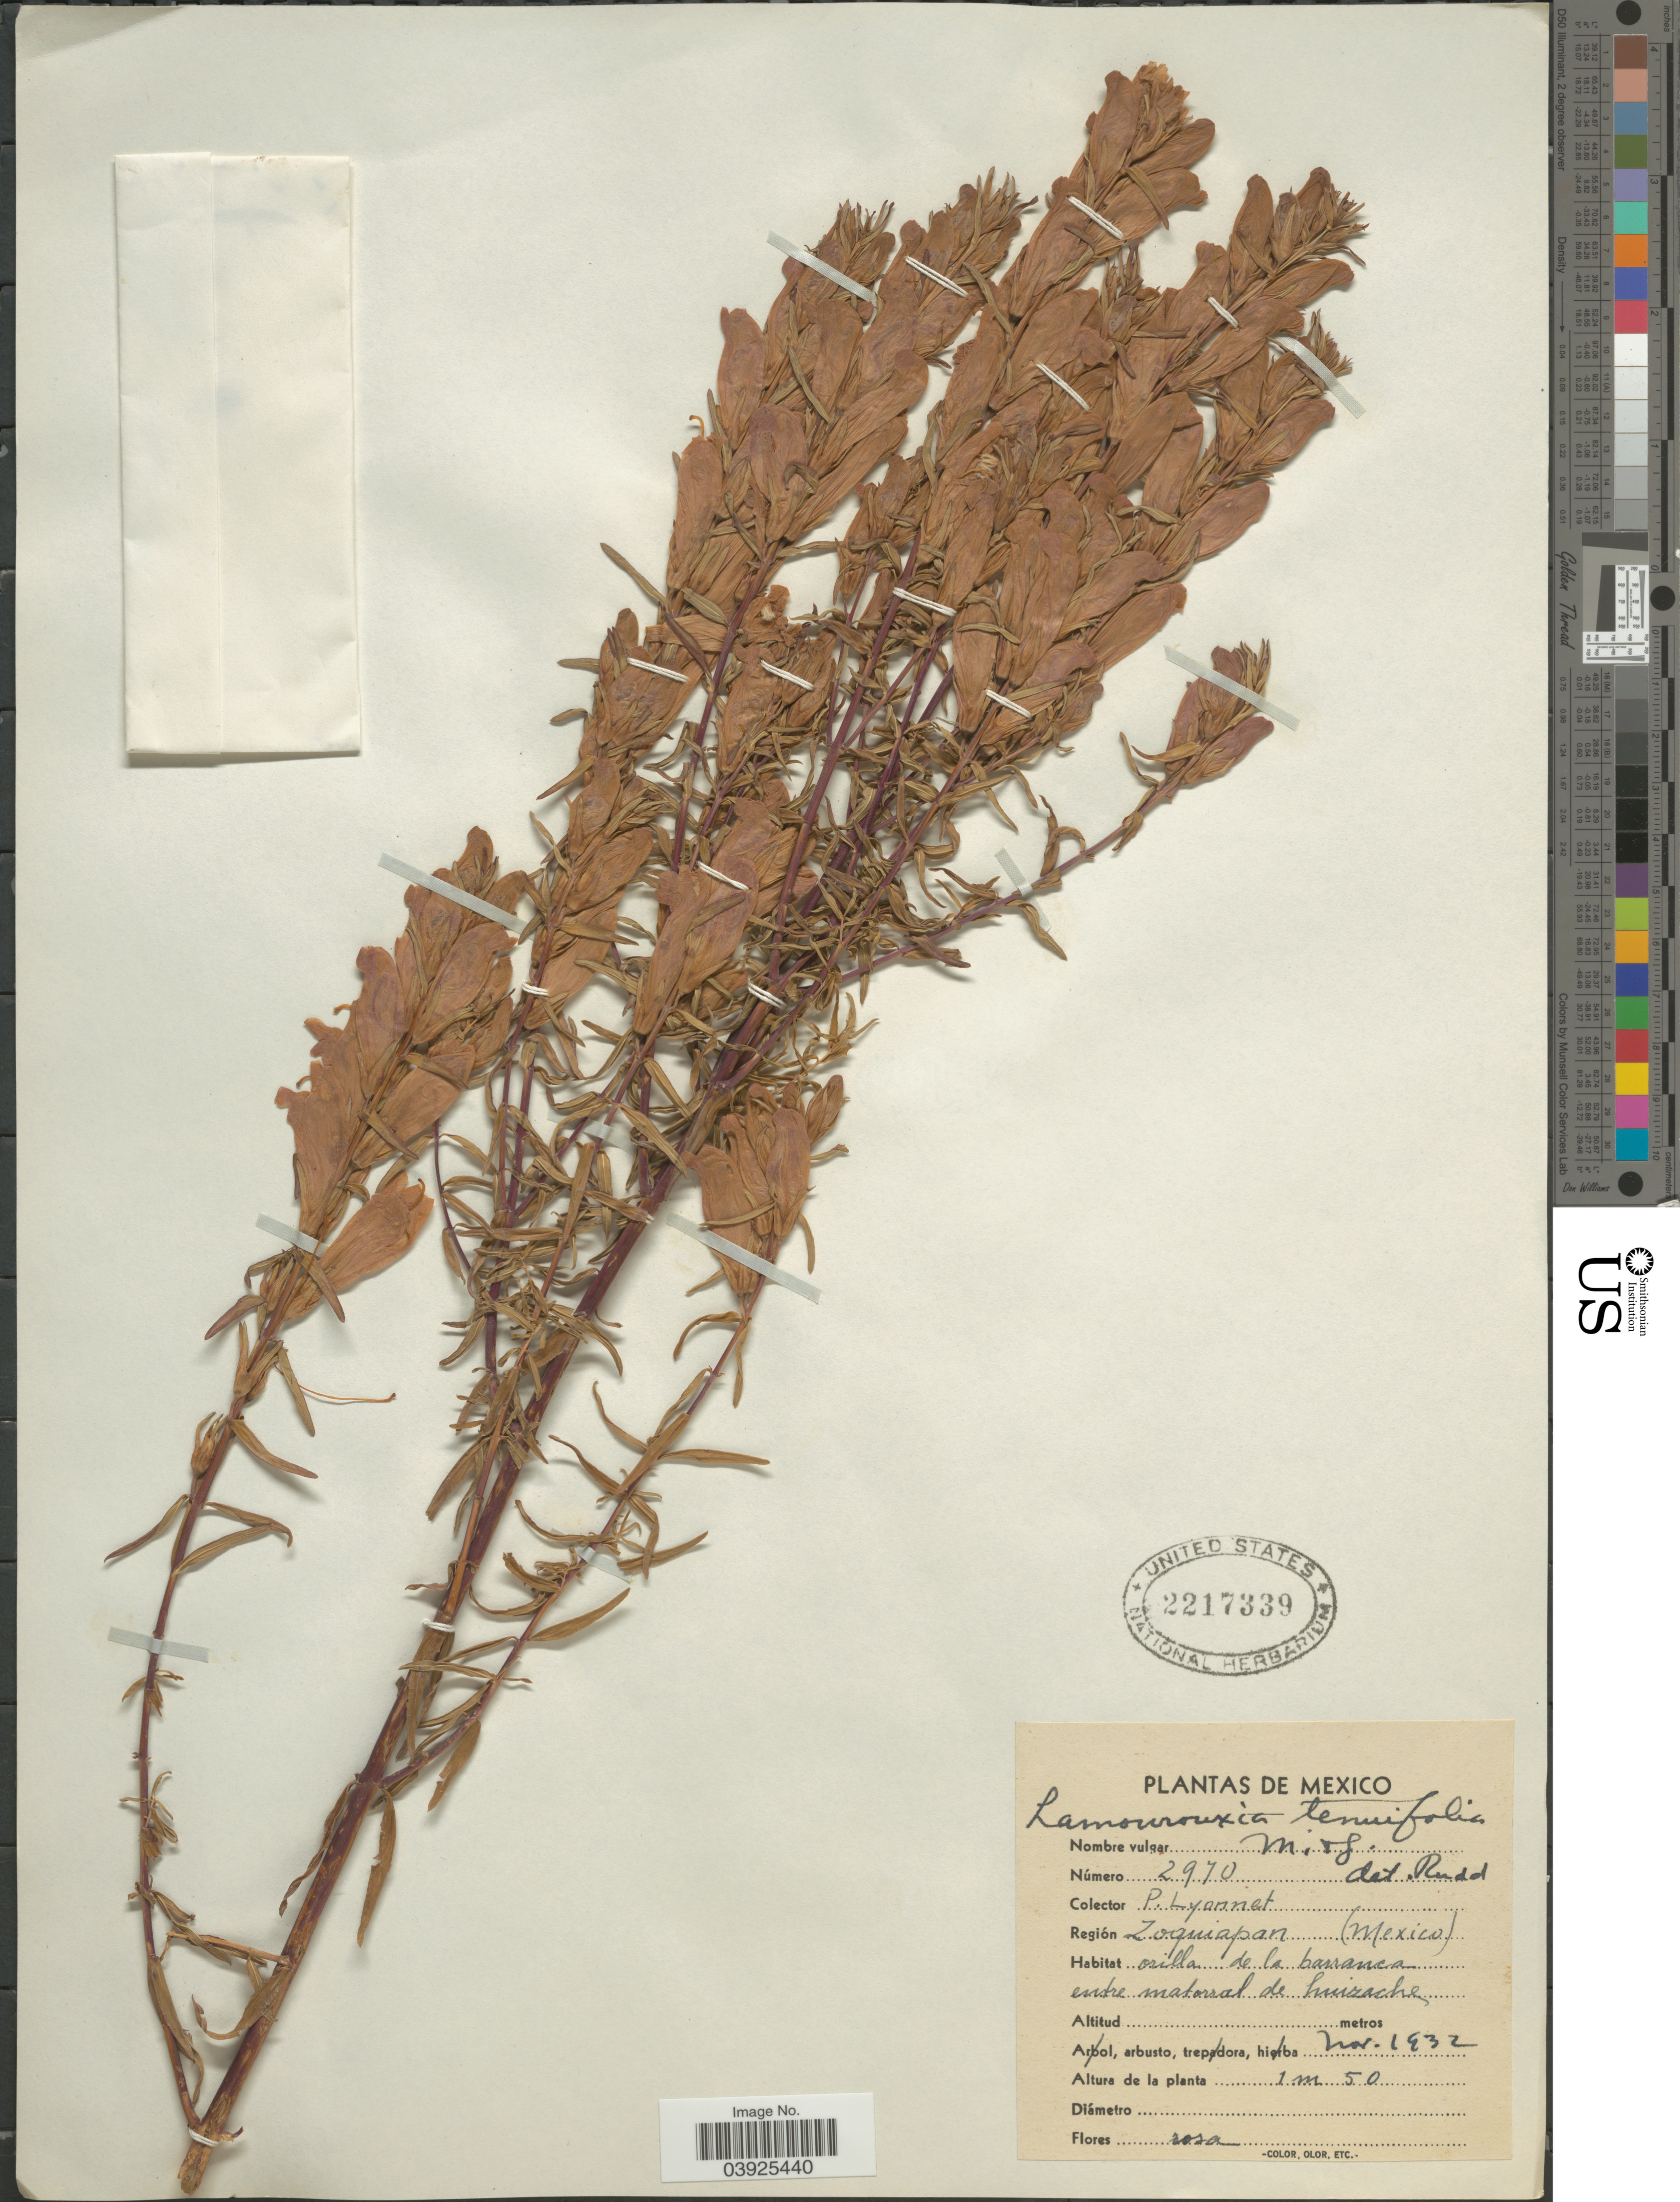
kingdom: Plantae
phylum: Tracheophyta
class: Magnoliopsida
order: Lamiales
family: Orobanchaceae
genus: Lamourouxia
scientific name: Lamourouxia tenuifolia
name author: M. Martens & Galeotti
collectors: P. Lyonnet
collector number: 2970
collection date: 1932-11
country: Mexico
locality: Región Zoquiapan.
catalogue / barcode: US 2217339